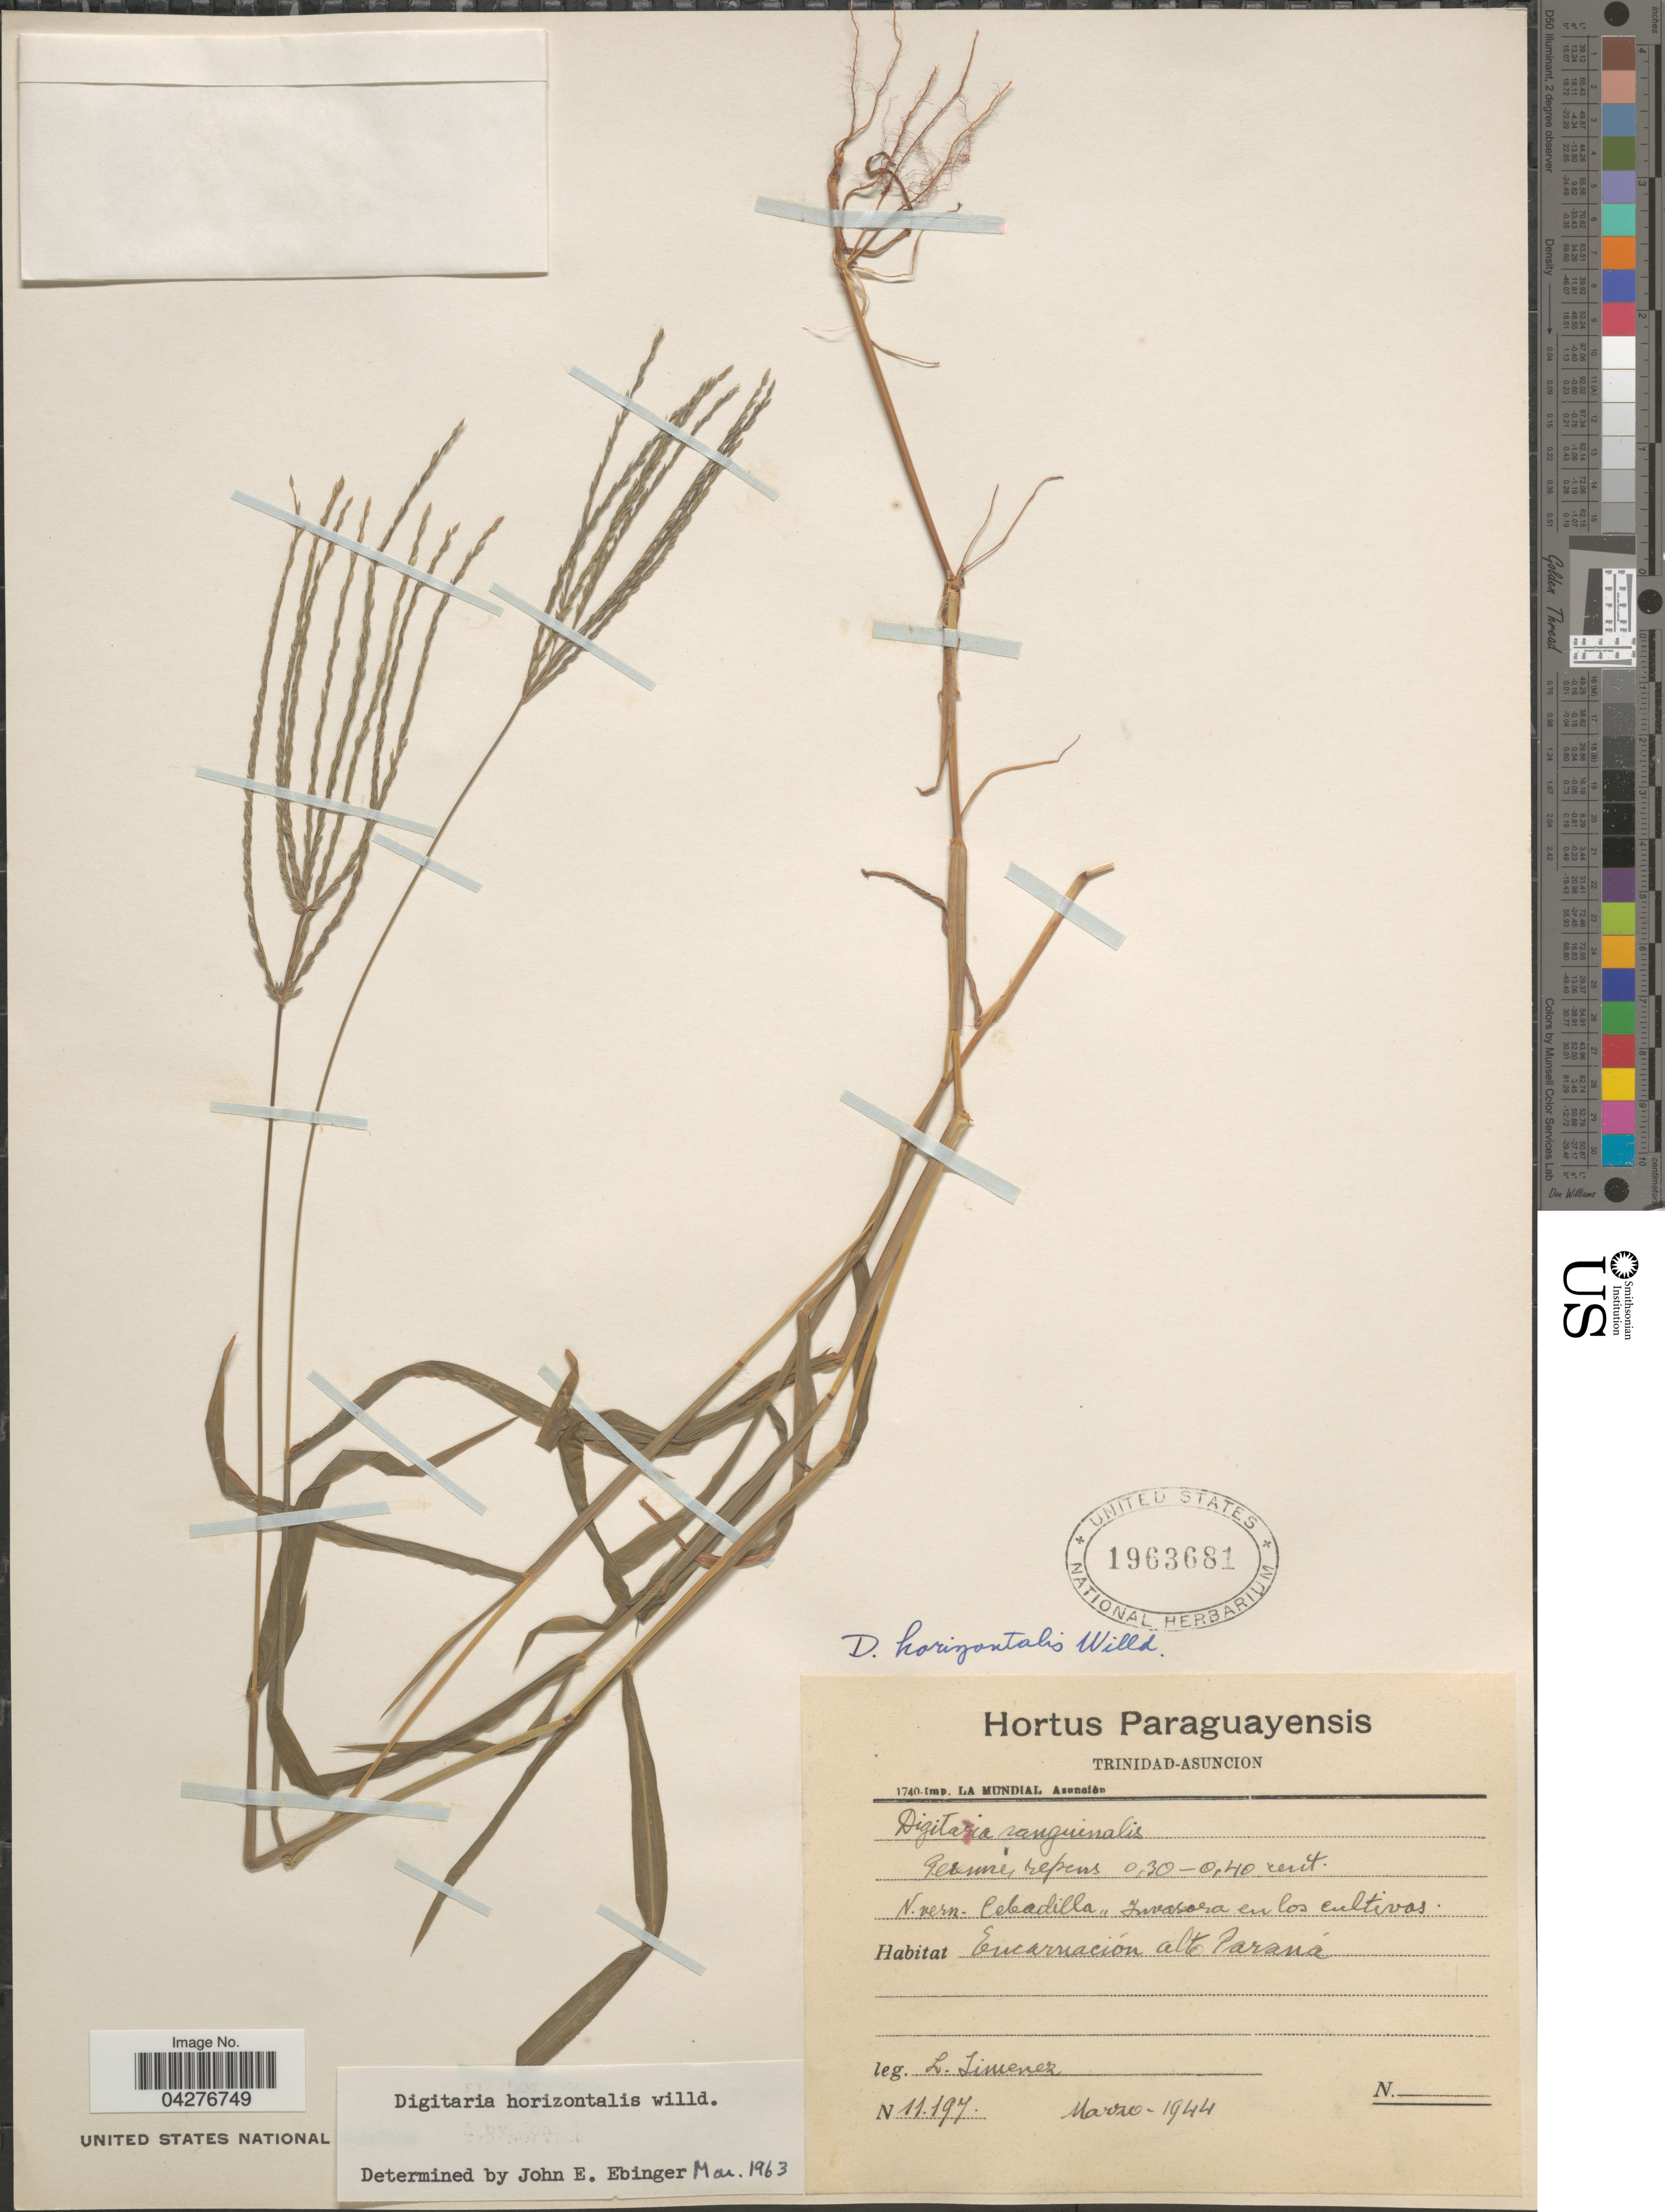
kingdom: Plantae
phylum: Tracheophyta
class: Liliopsida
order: Poales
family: Poaceae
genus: Digitaria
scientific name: Digitaria horizontalis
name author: Willd.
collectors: L. Jiménez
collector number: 11197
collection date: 1944-03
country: Paraguay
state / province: Alto Parana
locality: Encarnación alto Paraná.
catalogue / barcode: US 1963681